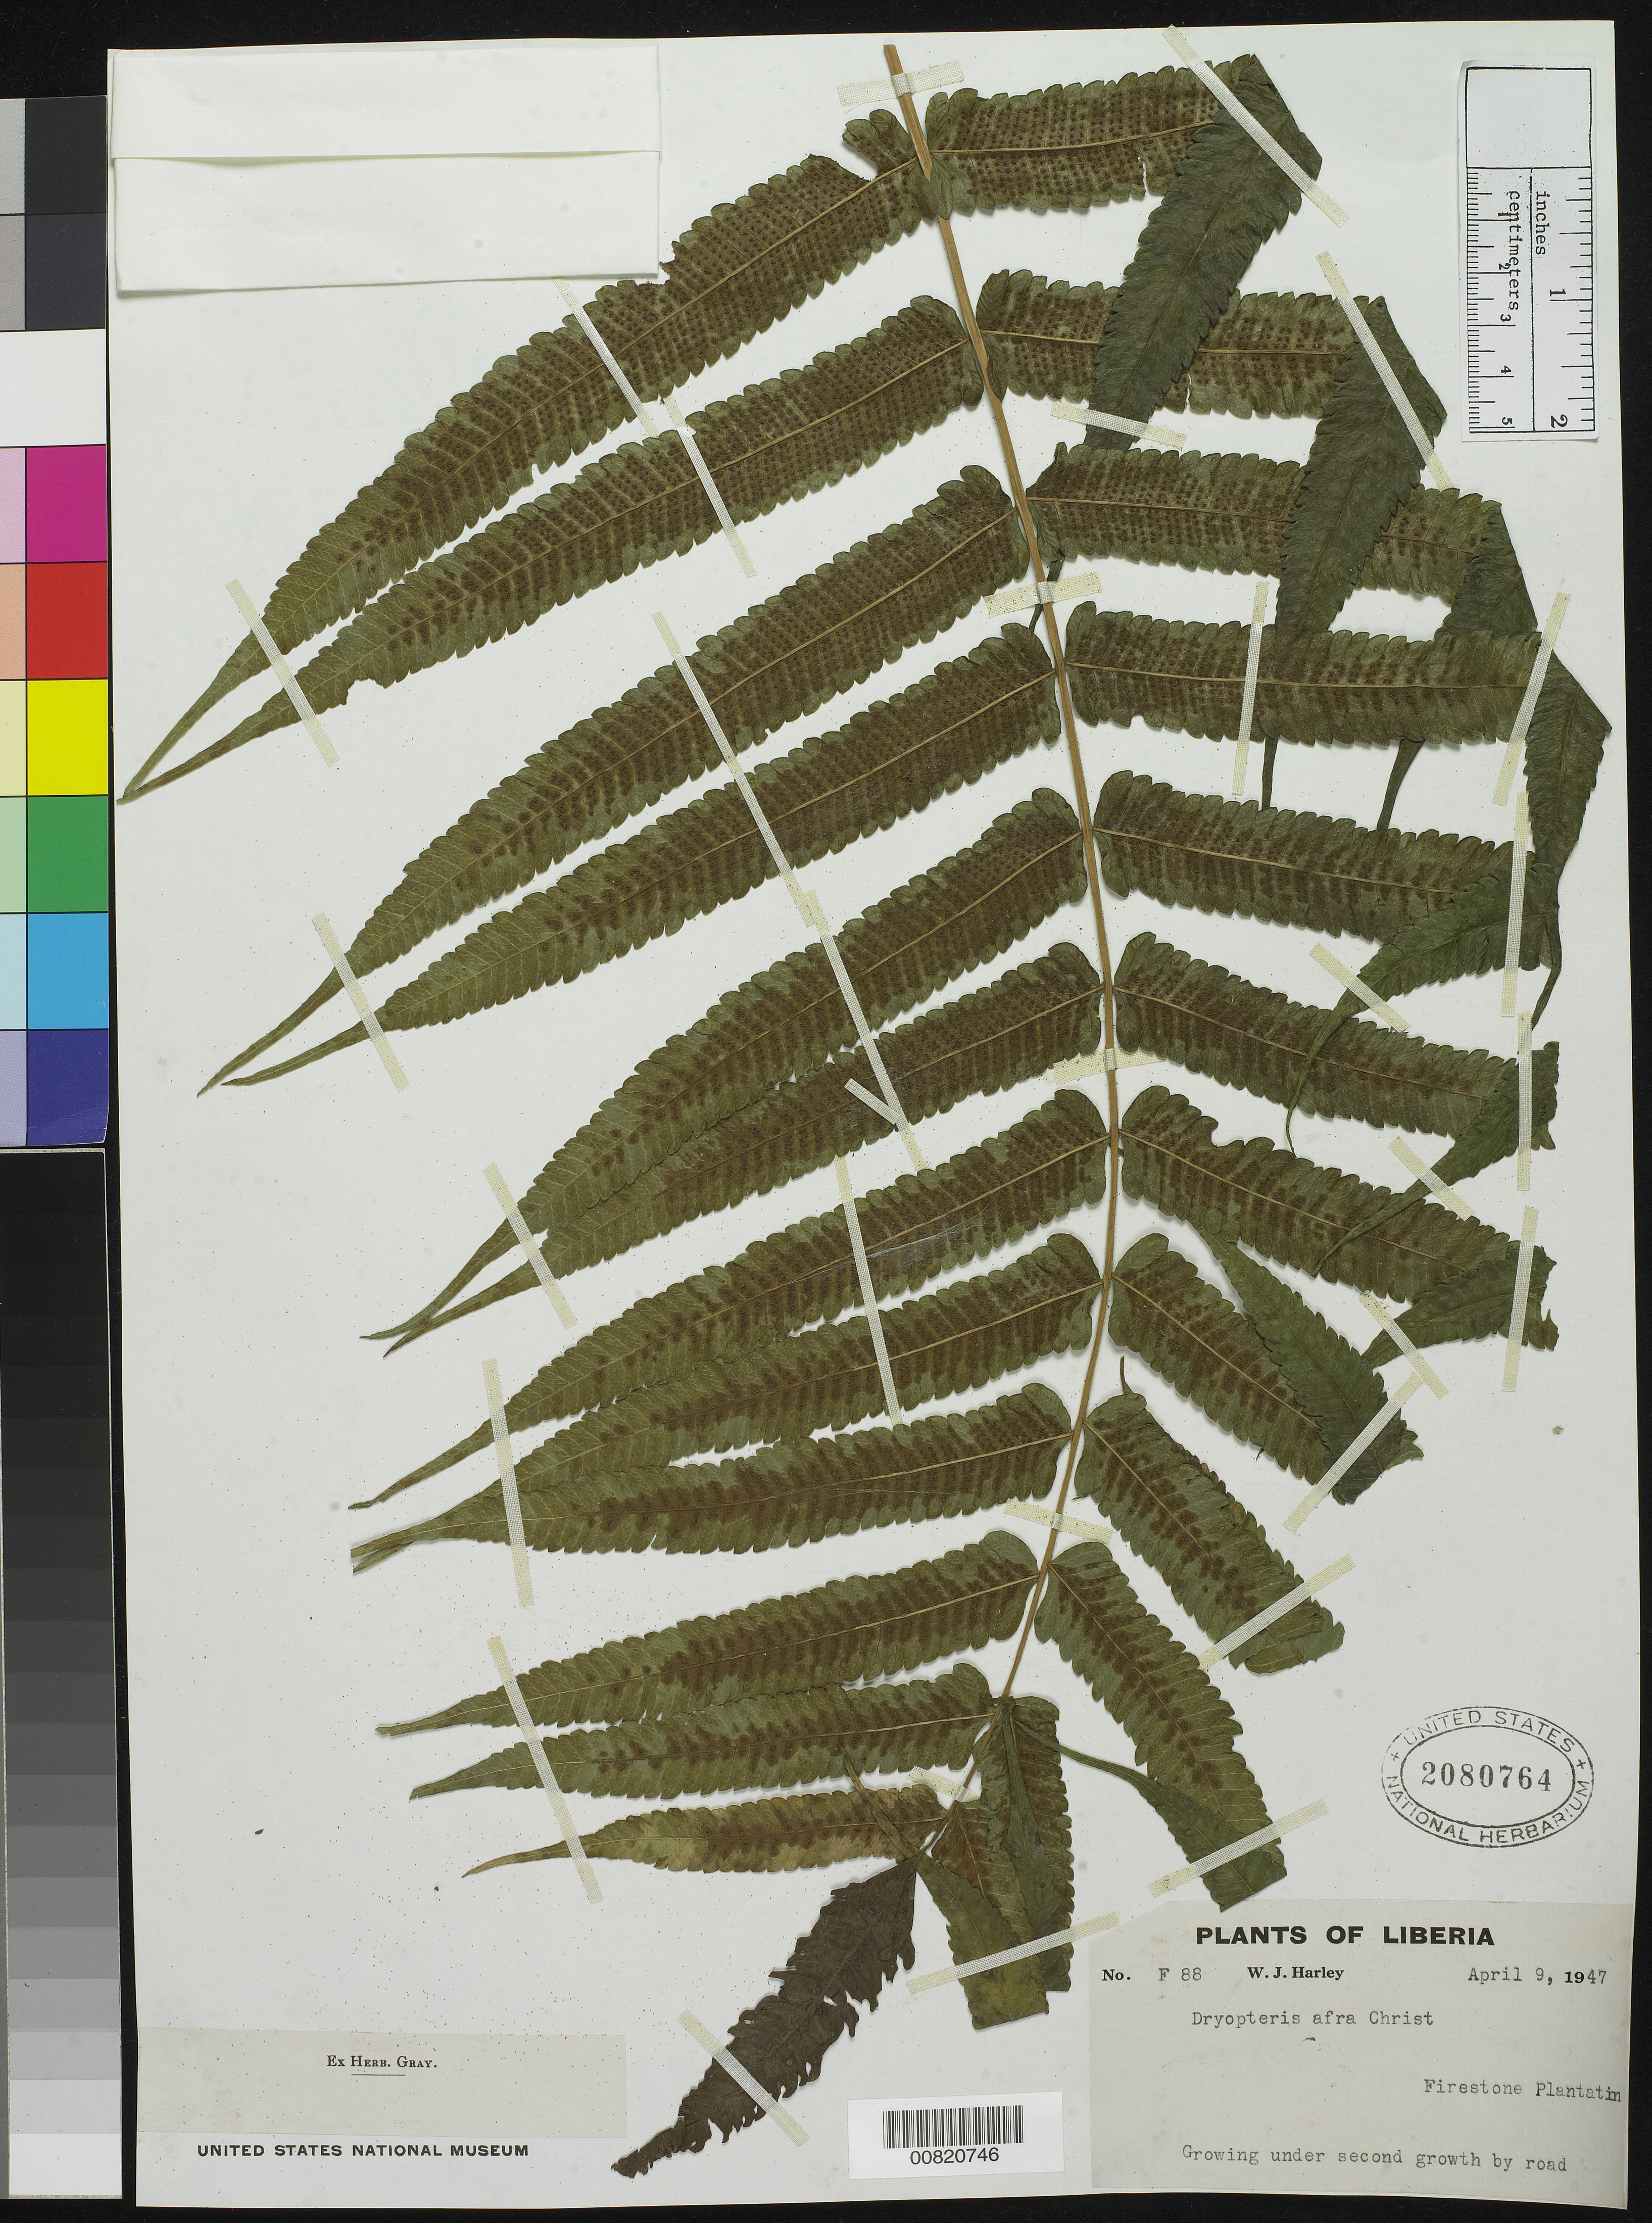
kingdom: Plantae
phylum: Tracheophyta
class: Polypodiopsida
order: Polypodiales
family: Thelypteridaceae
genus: Pneumatopteris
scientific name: Pneumatopteris afra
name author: (Christ) Holttum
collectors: W. Harley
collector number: F 88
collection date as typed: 9 Apr 1947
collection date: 1947-04-09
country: Liberia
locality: Firestone Plantations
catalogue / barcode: US 2080764